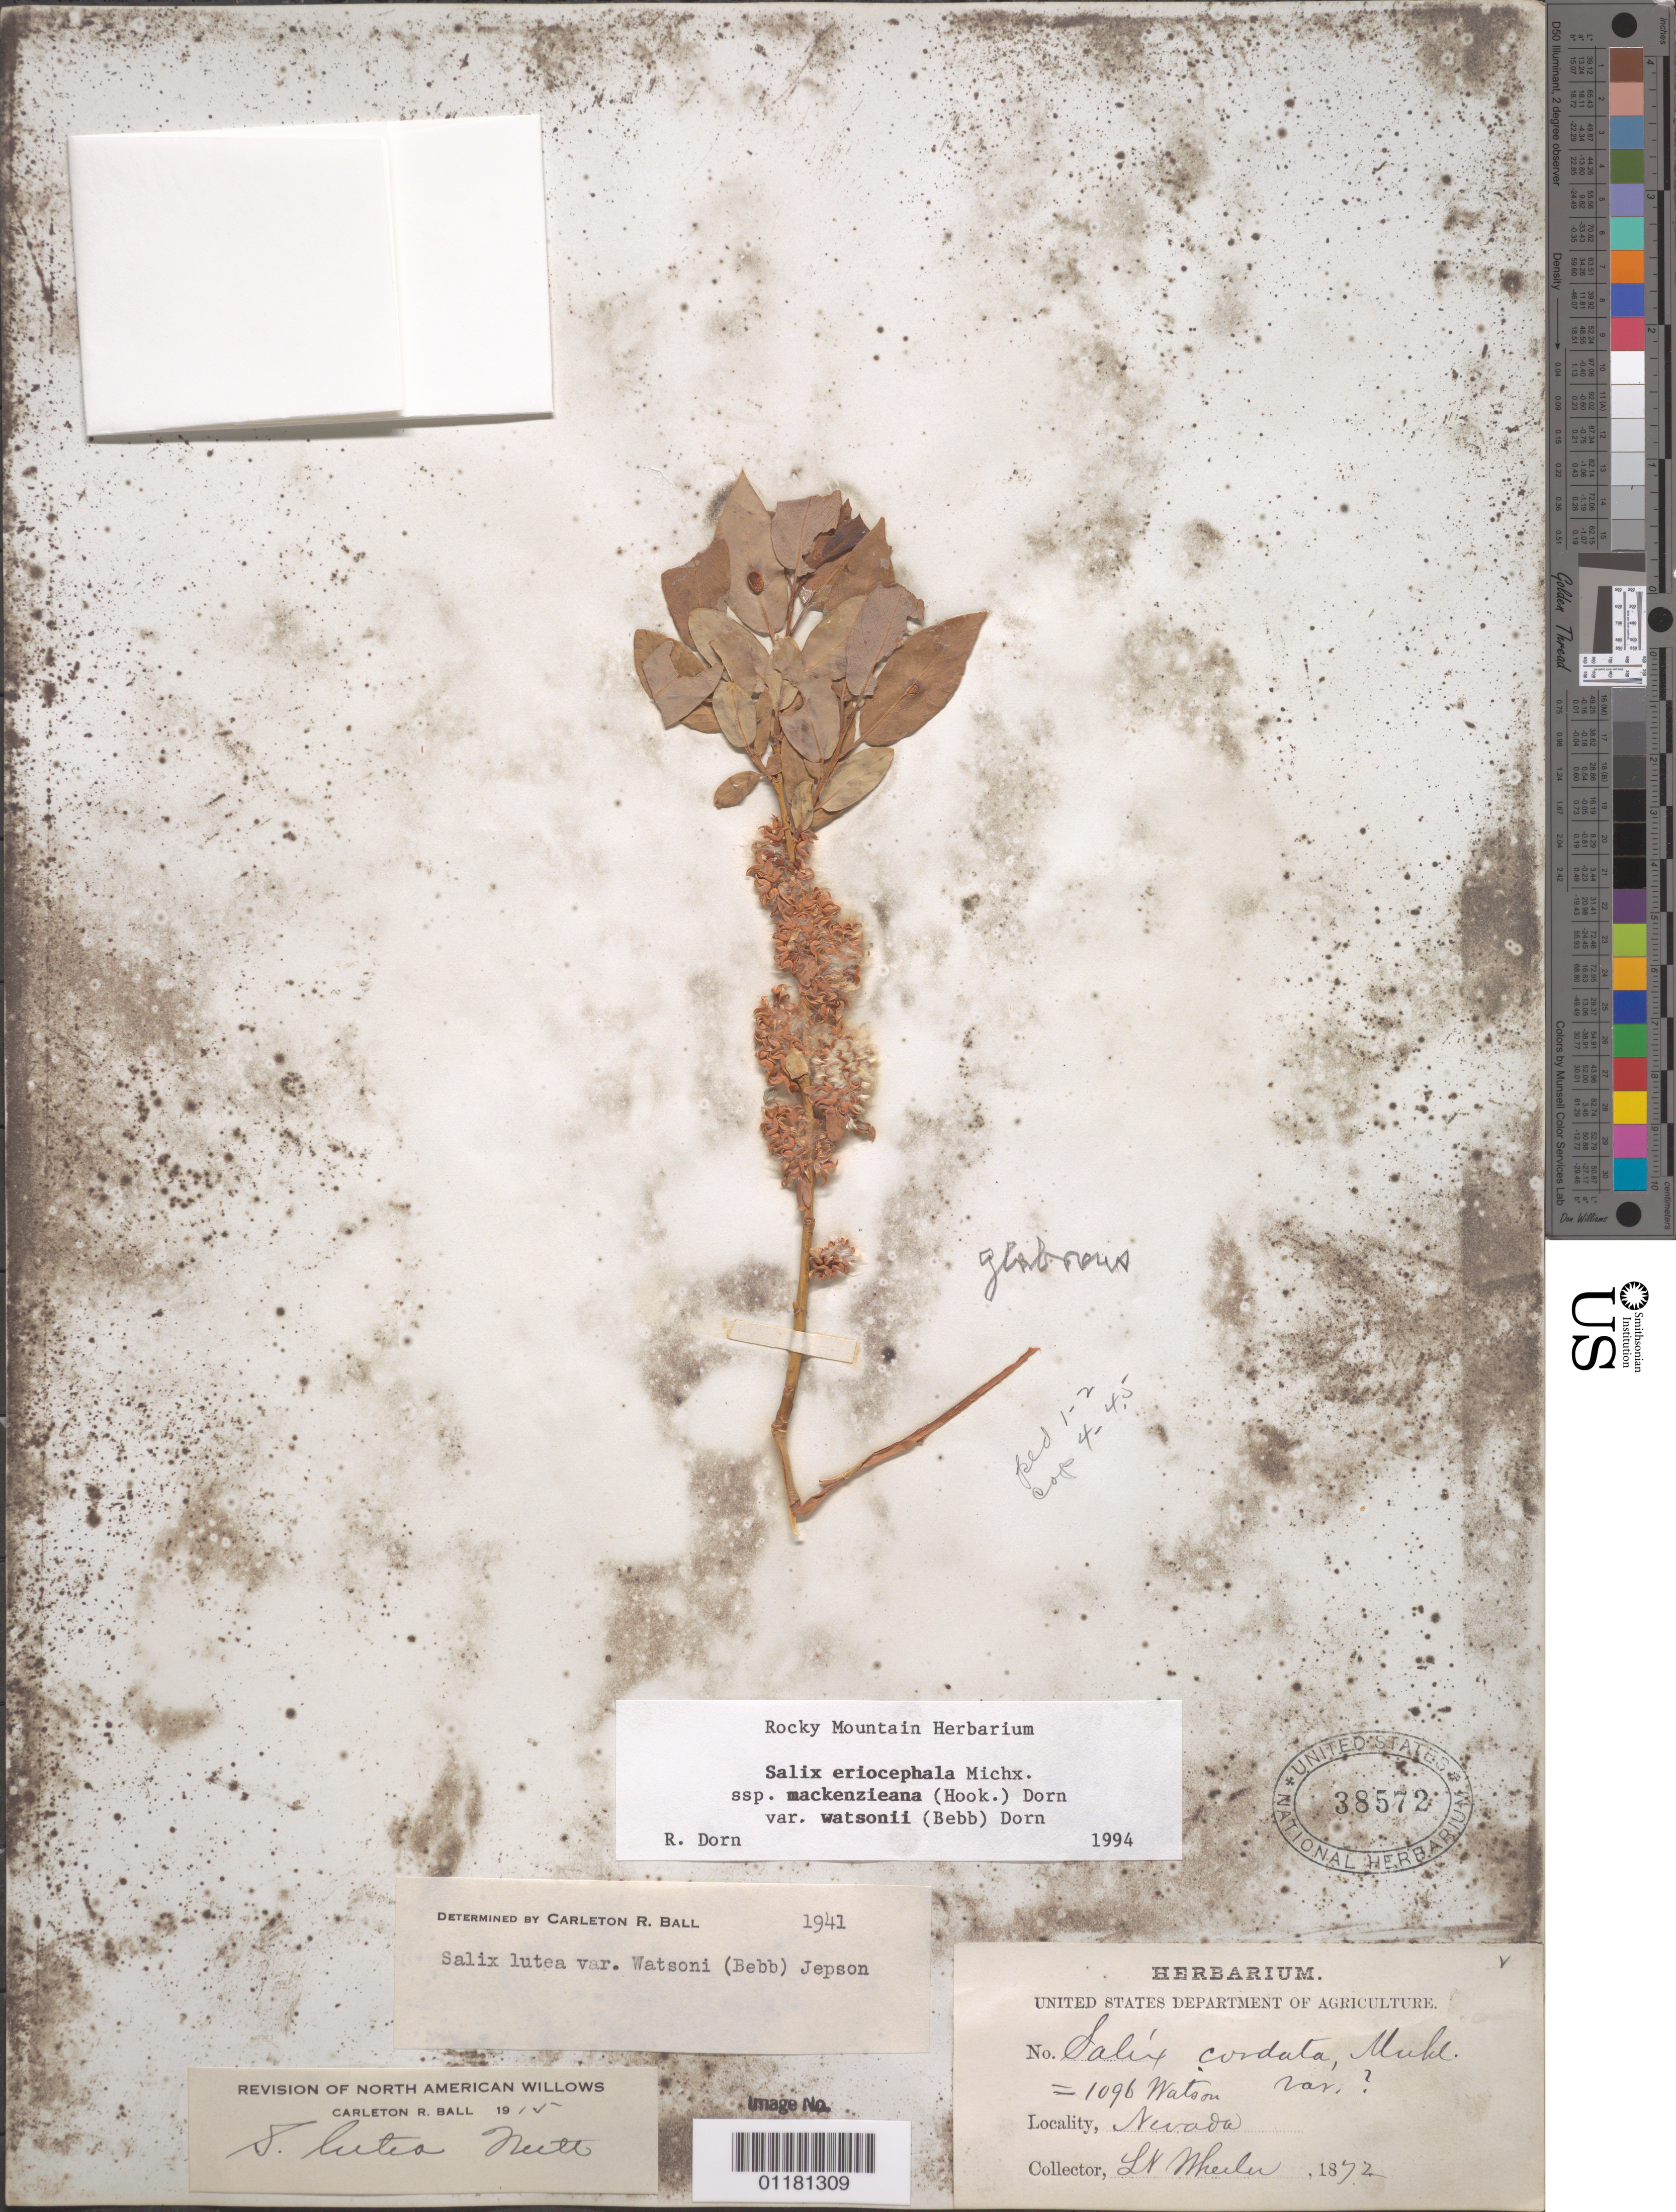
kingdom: Plantae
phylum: Tracheophyta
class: Magnoliopsida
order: Malpighiales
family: Salicaceae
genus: Salix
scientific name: Salix eriocephala var. monochroma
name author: (C.R. Ball) Dorn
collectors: -- Wheeler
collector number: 1096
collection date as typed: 1872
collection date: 1872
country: United States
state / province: Nevada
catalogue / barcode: US 38572